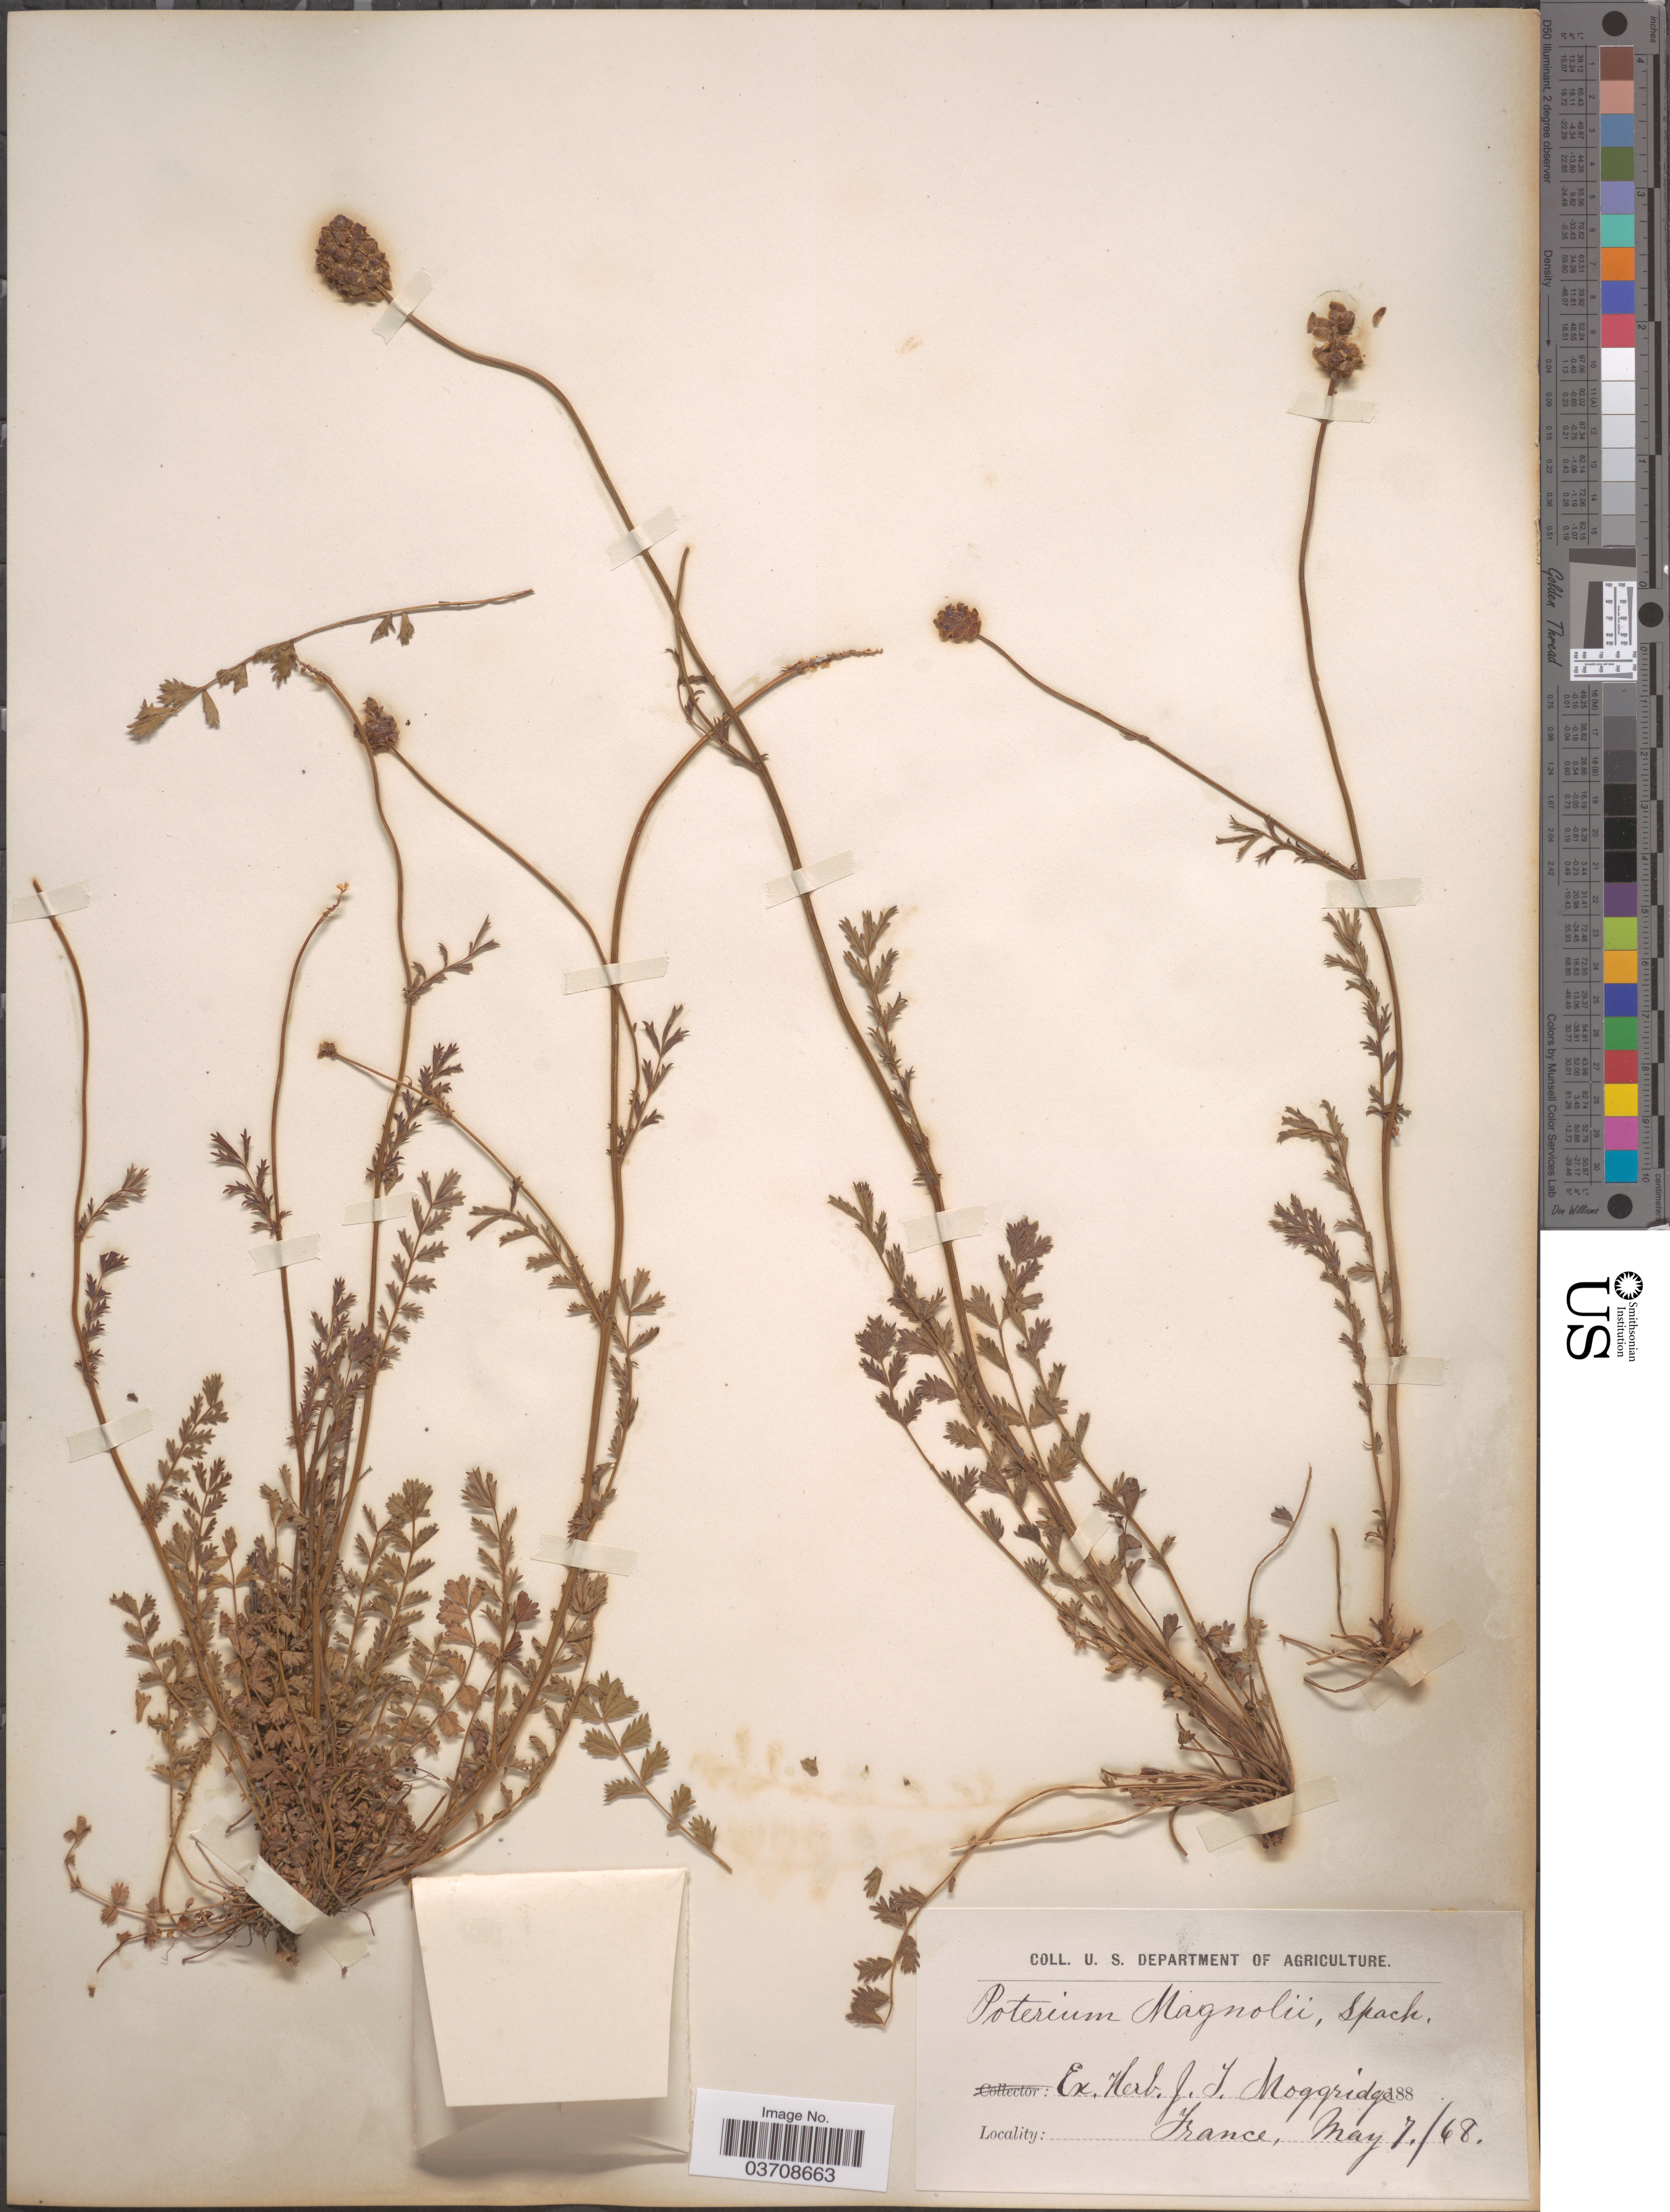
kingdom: Plantae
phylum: Tracheophyta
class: Magnoliopsida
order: Rosales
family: Rosaceae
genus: Sanguisorba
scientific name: Sanguisorba verrucosa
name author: (Link ex G. Don) Ces.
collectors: U.S. Department of Agriculture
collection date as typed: Transcribed d/m/y: 7/5/68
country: France